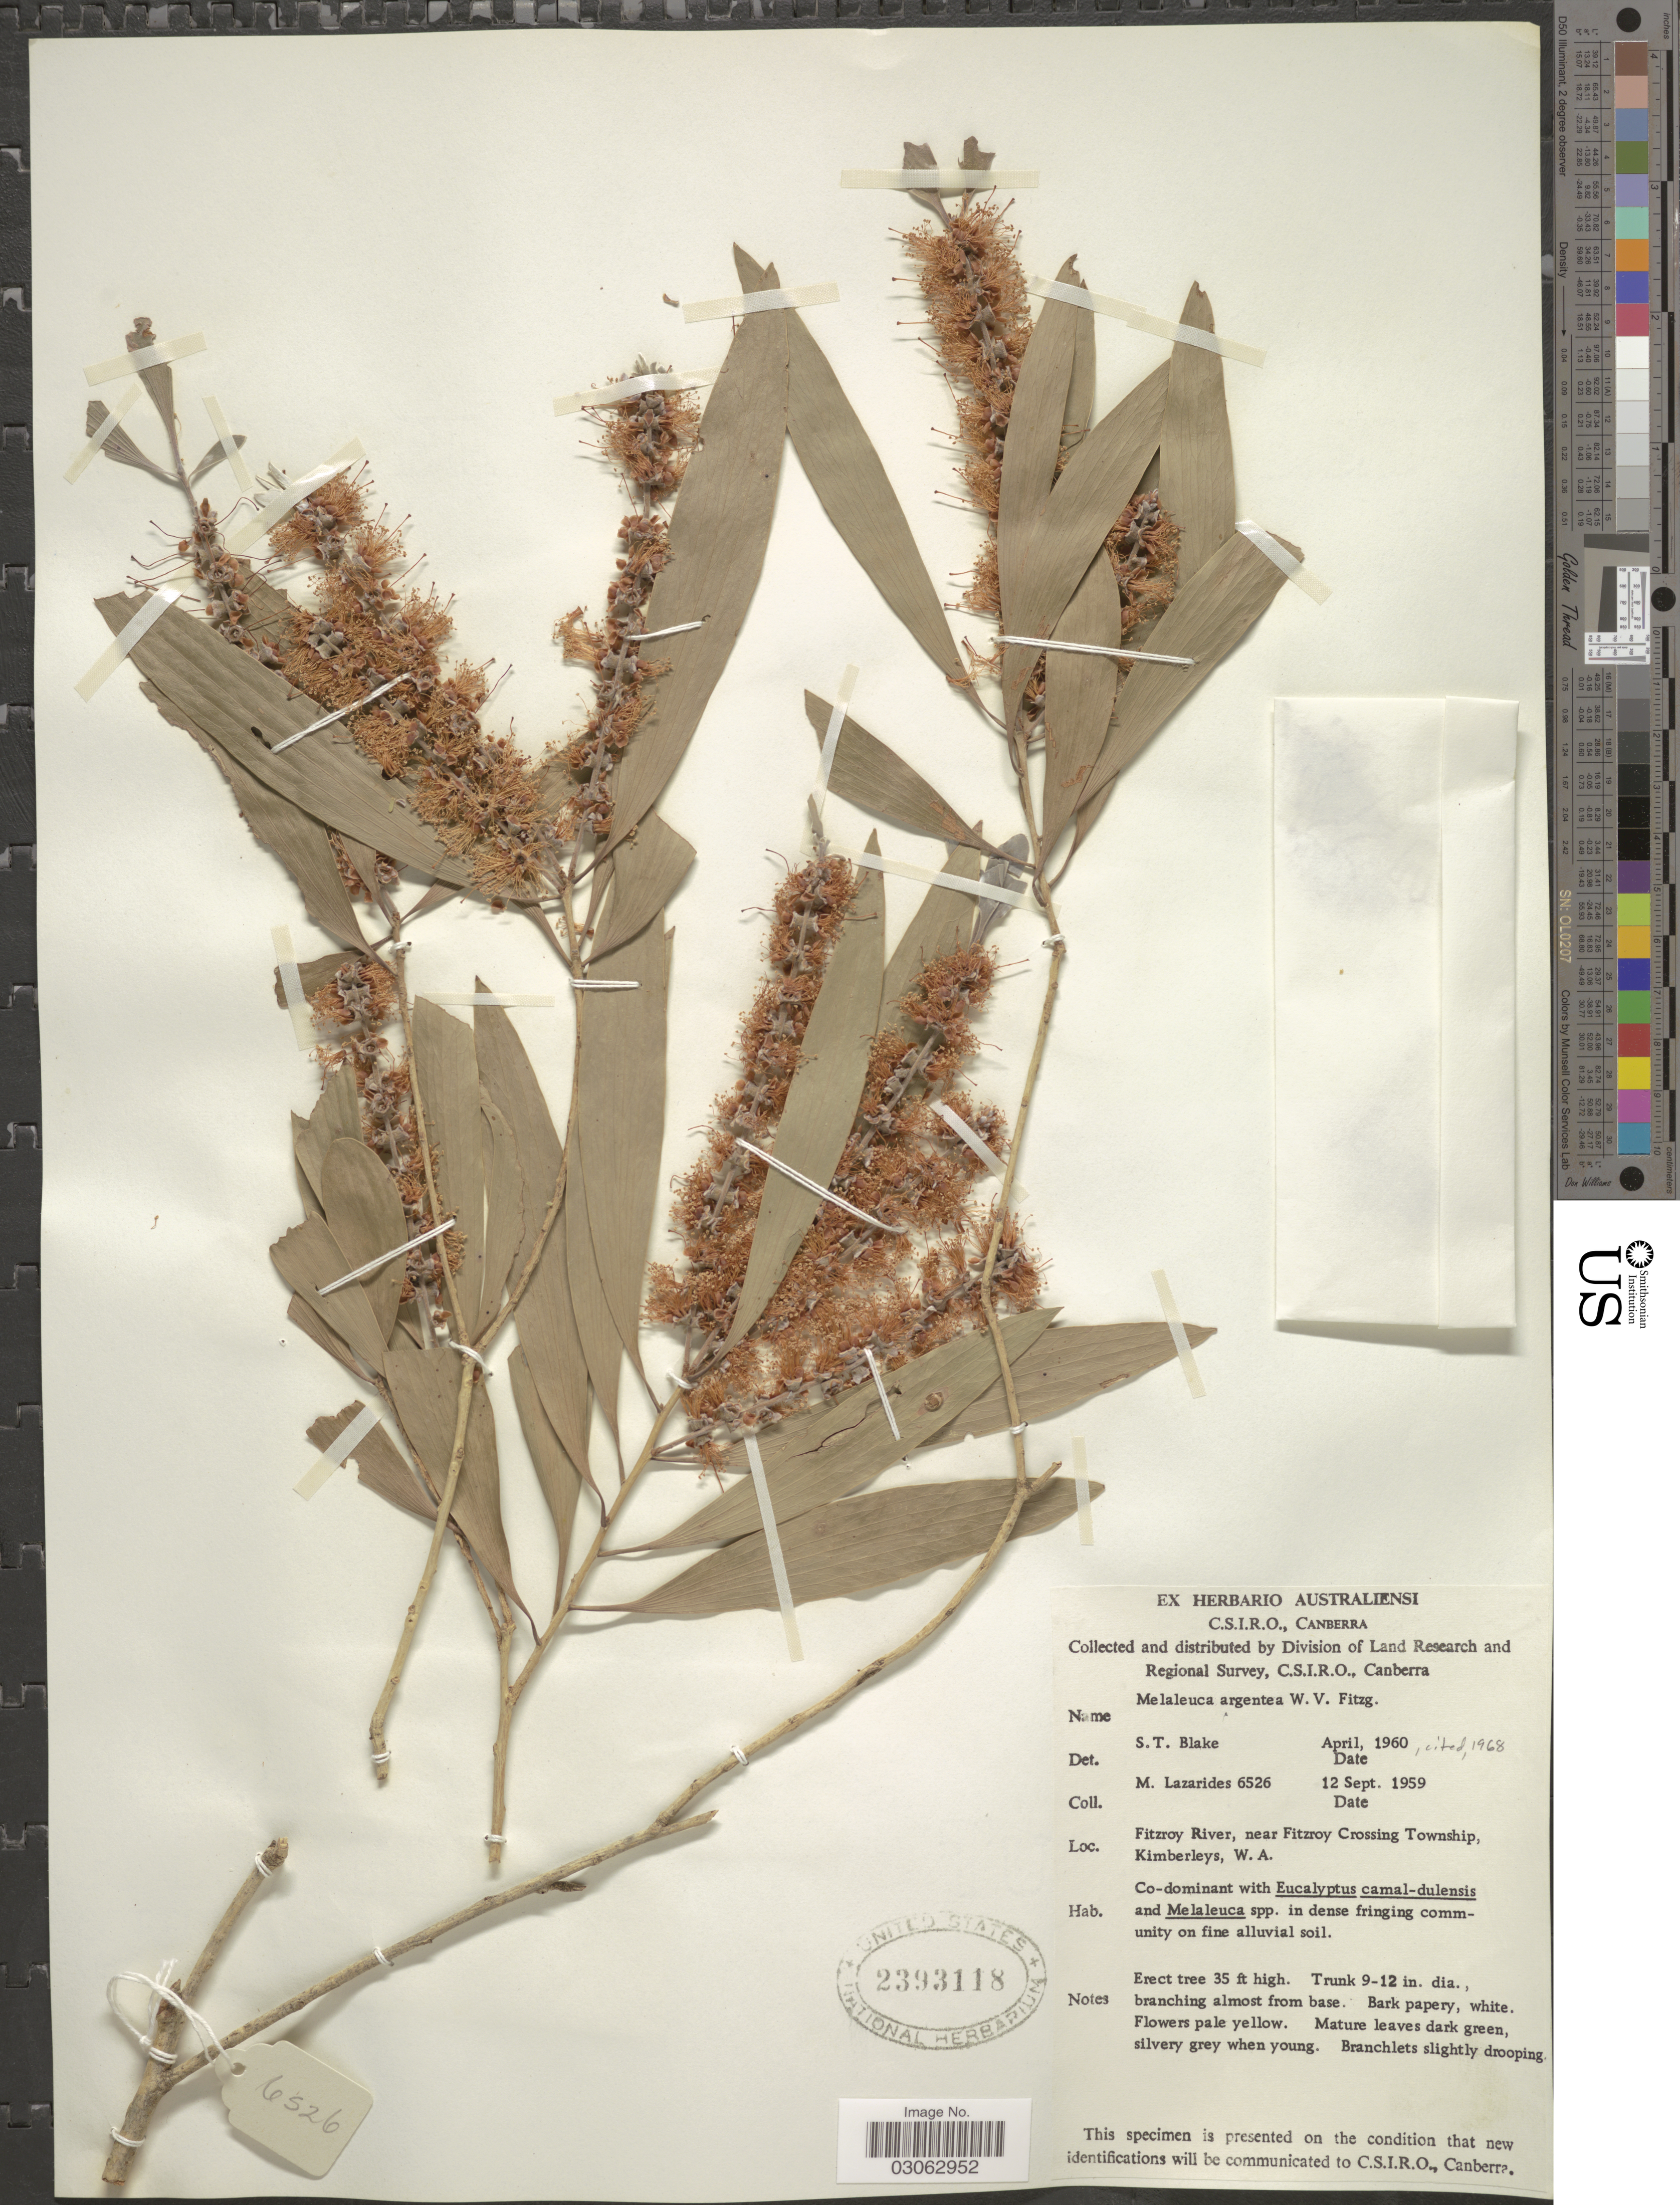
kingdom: Plantae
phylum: Tracheophyta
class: Magnoliopsida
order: Myrtales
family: Myrtaceae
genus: Melaleuca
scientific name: Melaleuca argentea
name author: W. Fitzg.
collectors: M. Lazarides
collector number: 6526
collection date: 1959-09-12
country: Australia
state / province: Western Australia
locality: Fitzroy River, near Fitzroy Crossing Township, Kimberleys.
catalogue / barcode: US 2393118